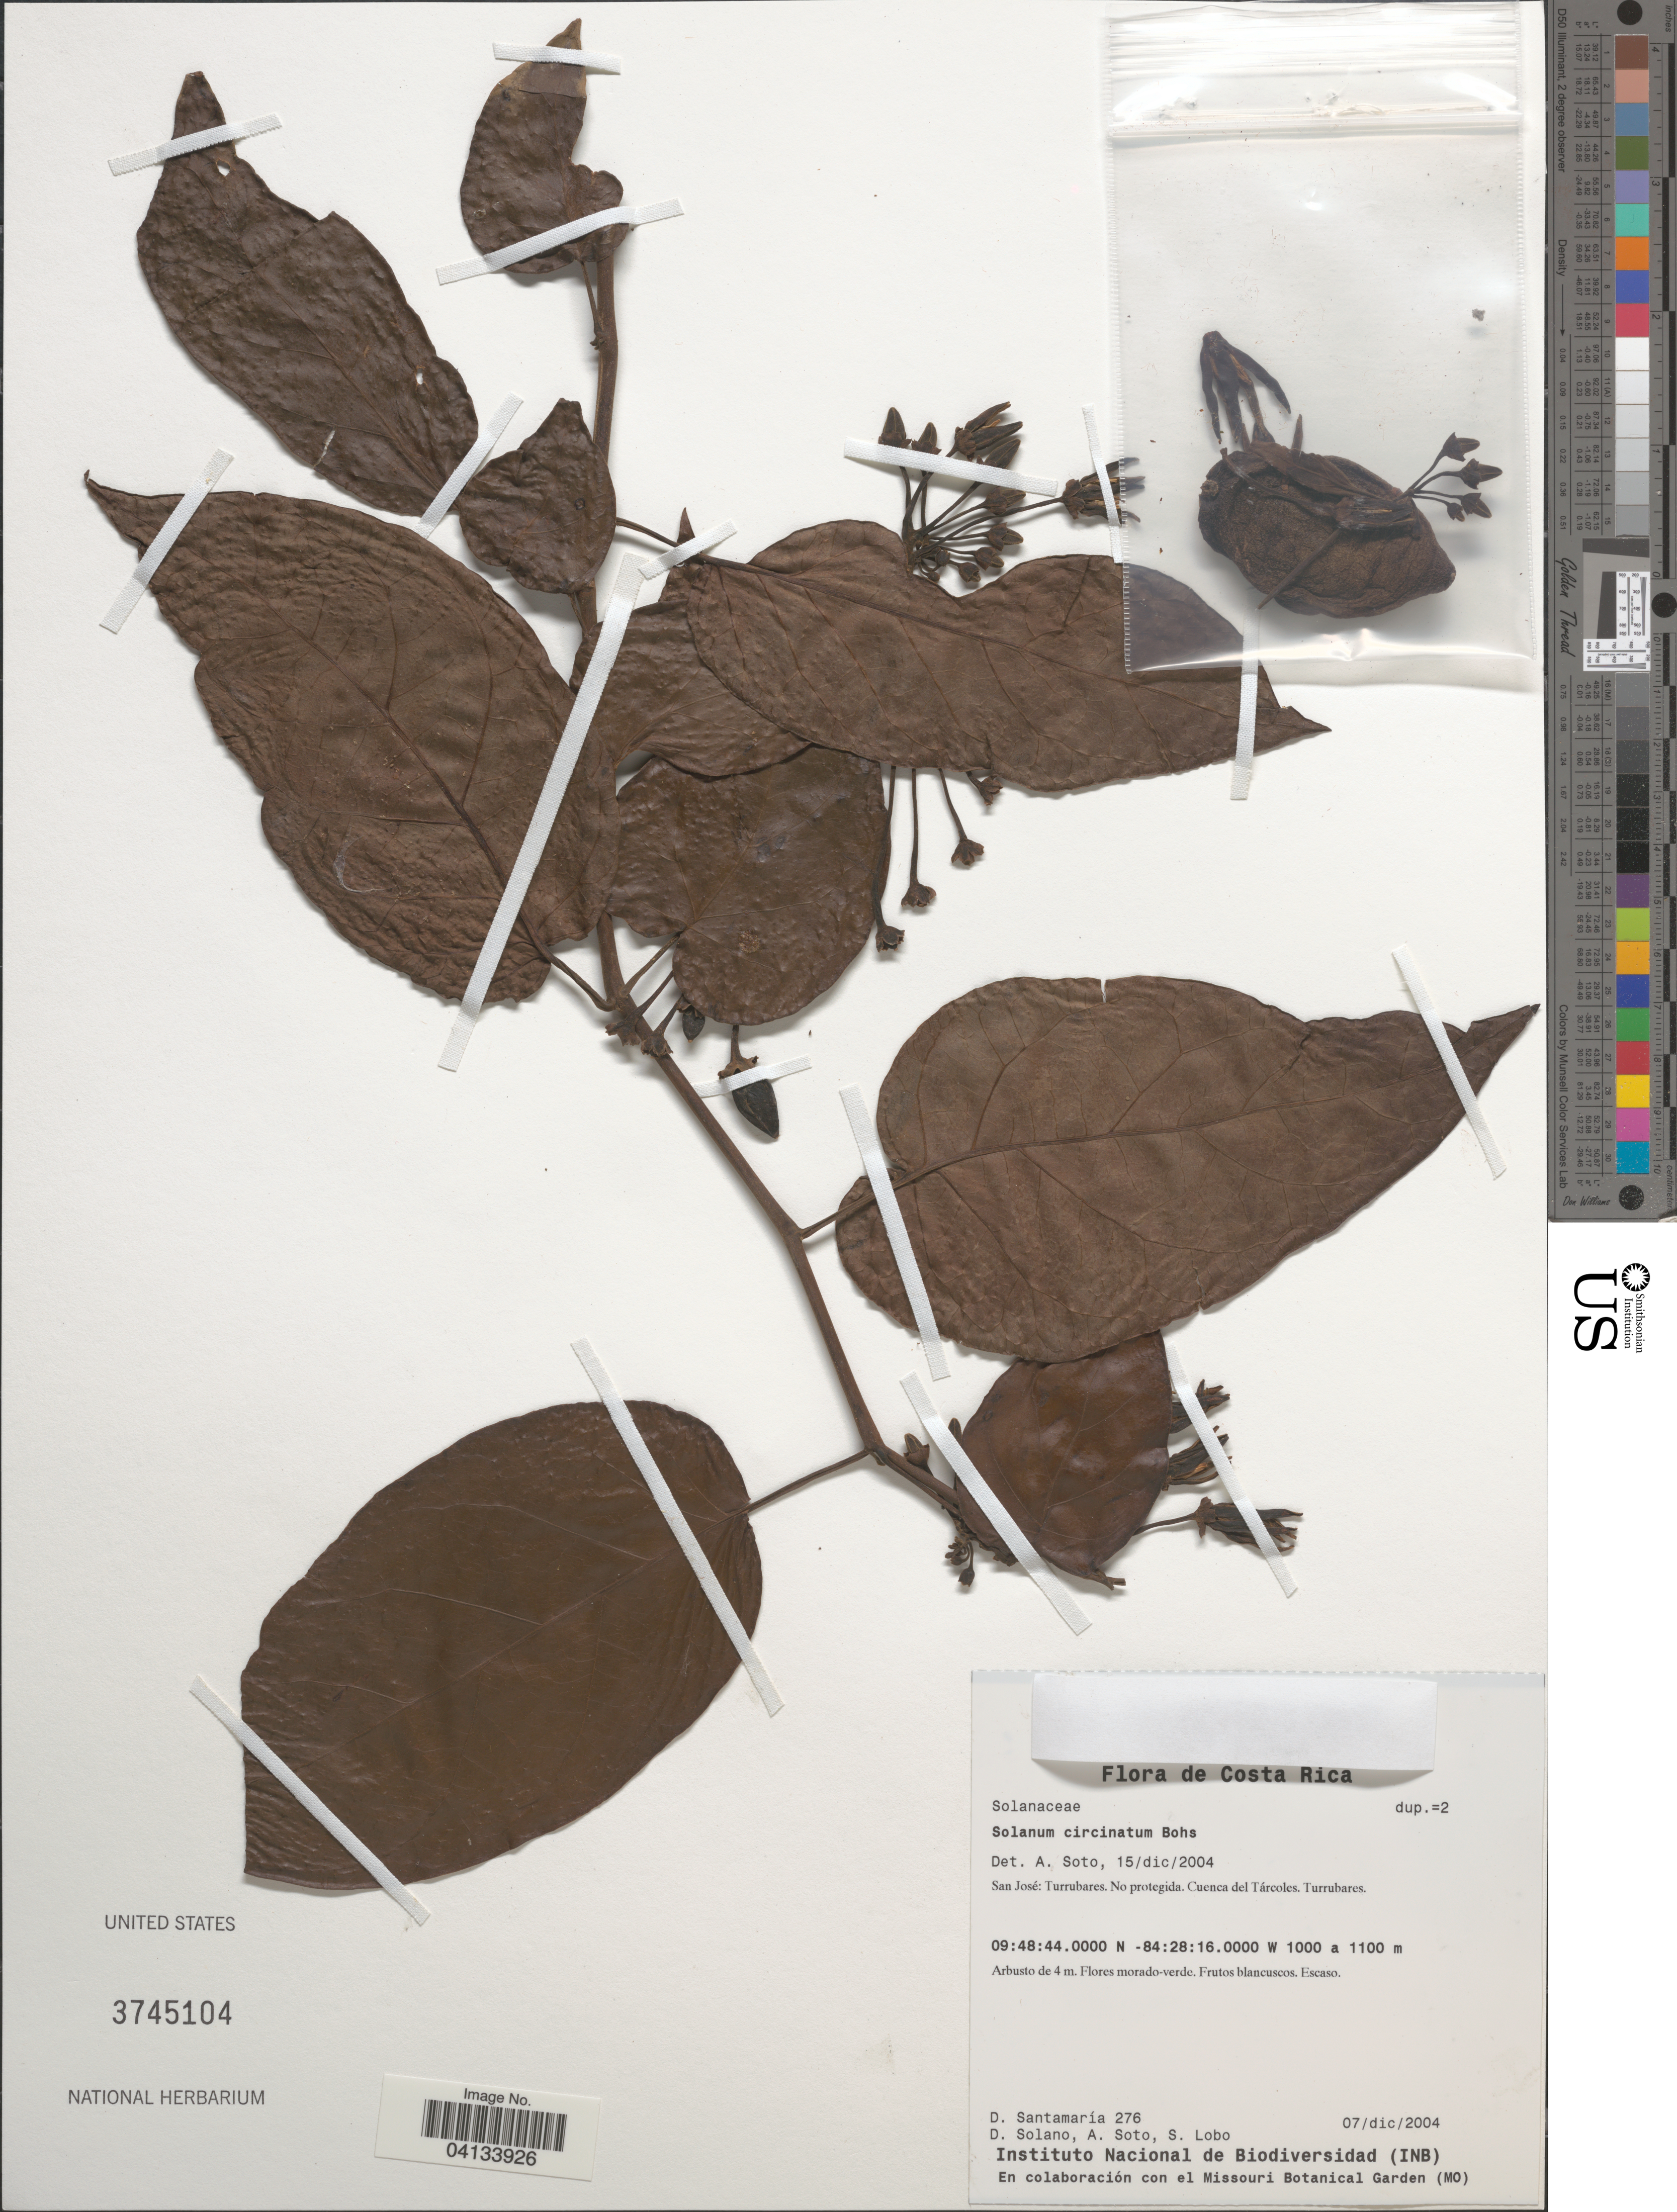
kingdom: Plantae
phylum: Tracheophyta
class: Magnoliopsida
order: Solanales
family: Solanaceae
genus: Solanum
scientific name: Solanum circinatum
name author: Bohs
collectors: D. Santamaria, D. Solano, A. Soto & S. Lobo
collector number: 276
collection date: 2004-12-07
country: Costa Rica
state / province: San José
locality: Turrubares. No protegida. Cuenca del Tárcoles. Turrubares.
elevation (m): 1000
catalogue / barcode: US 3745104